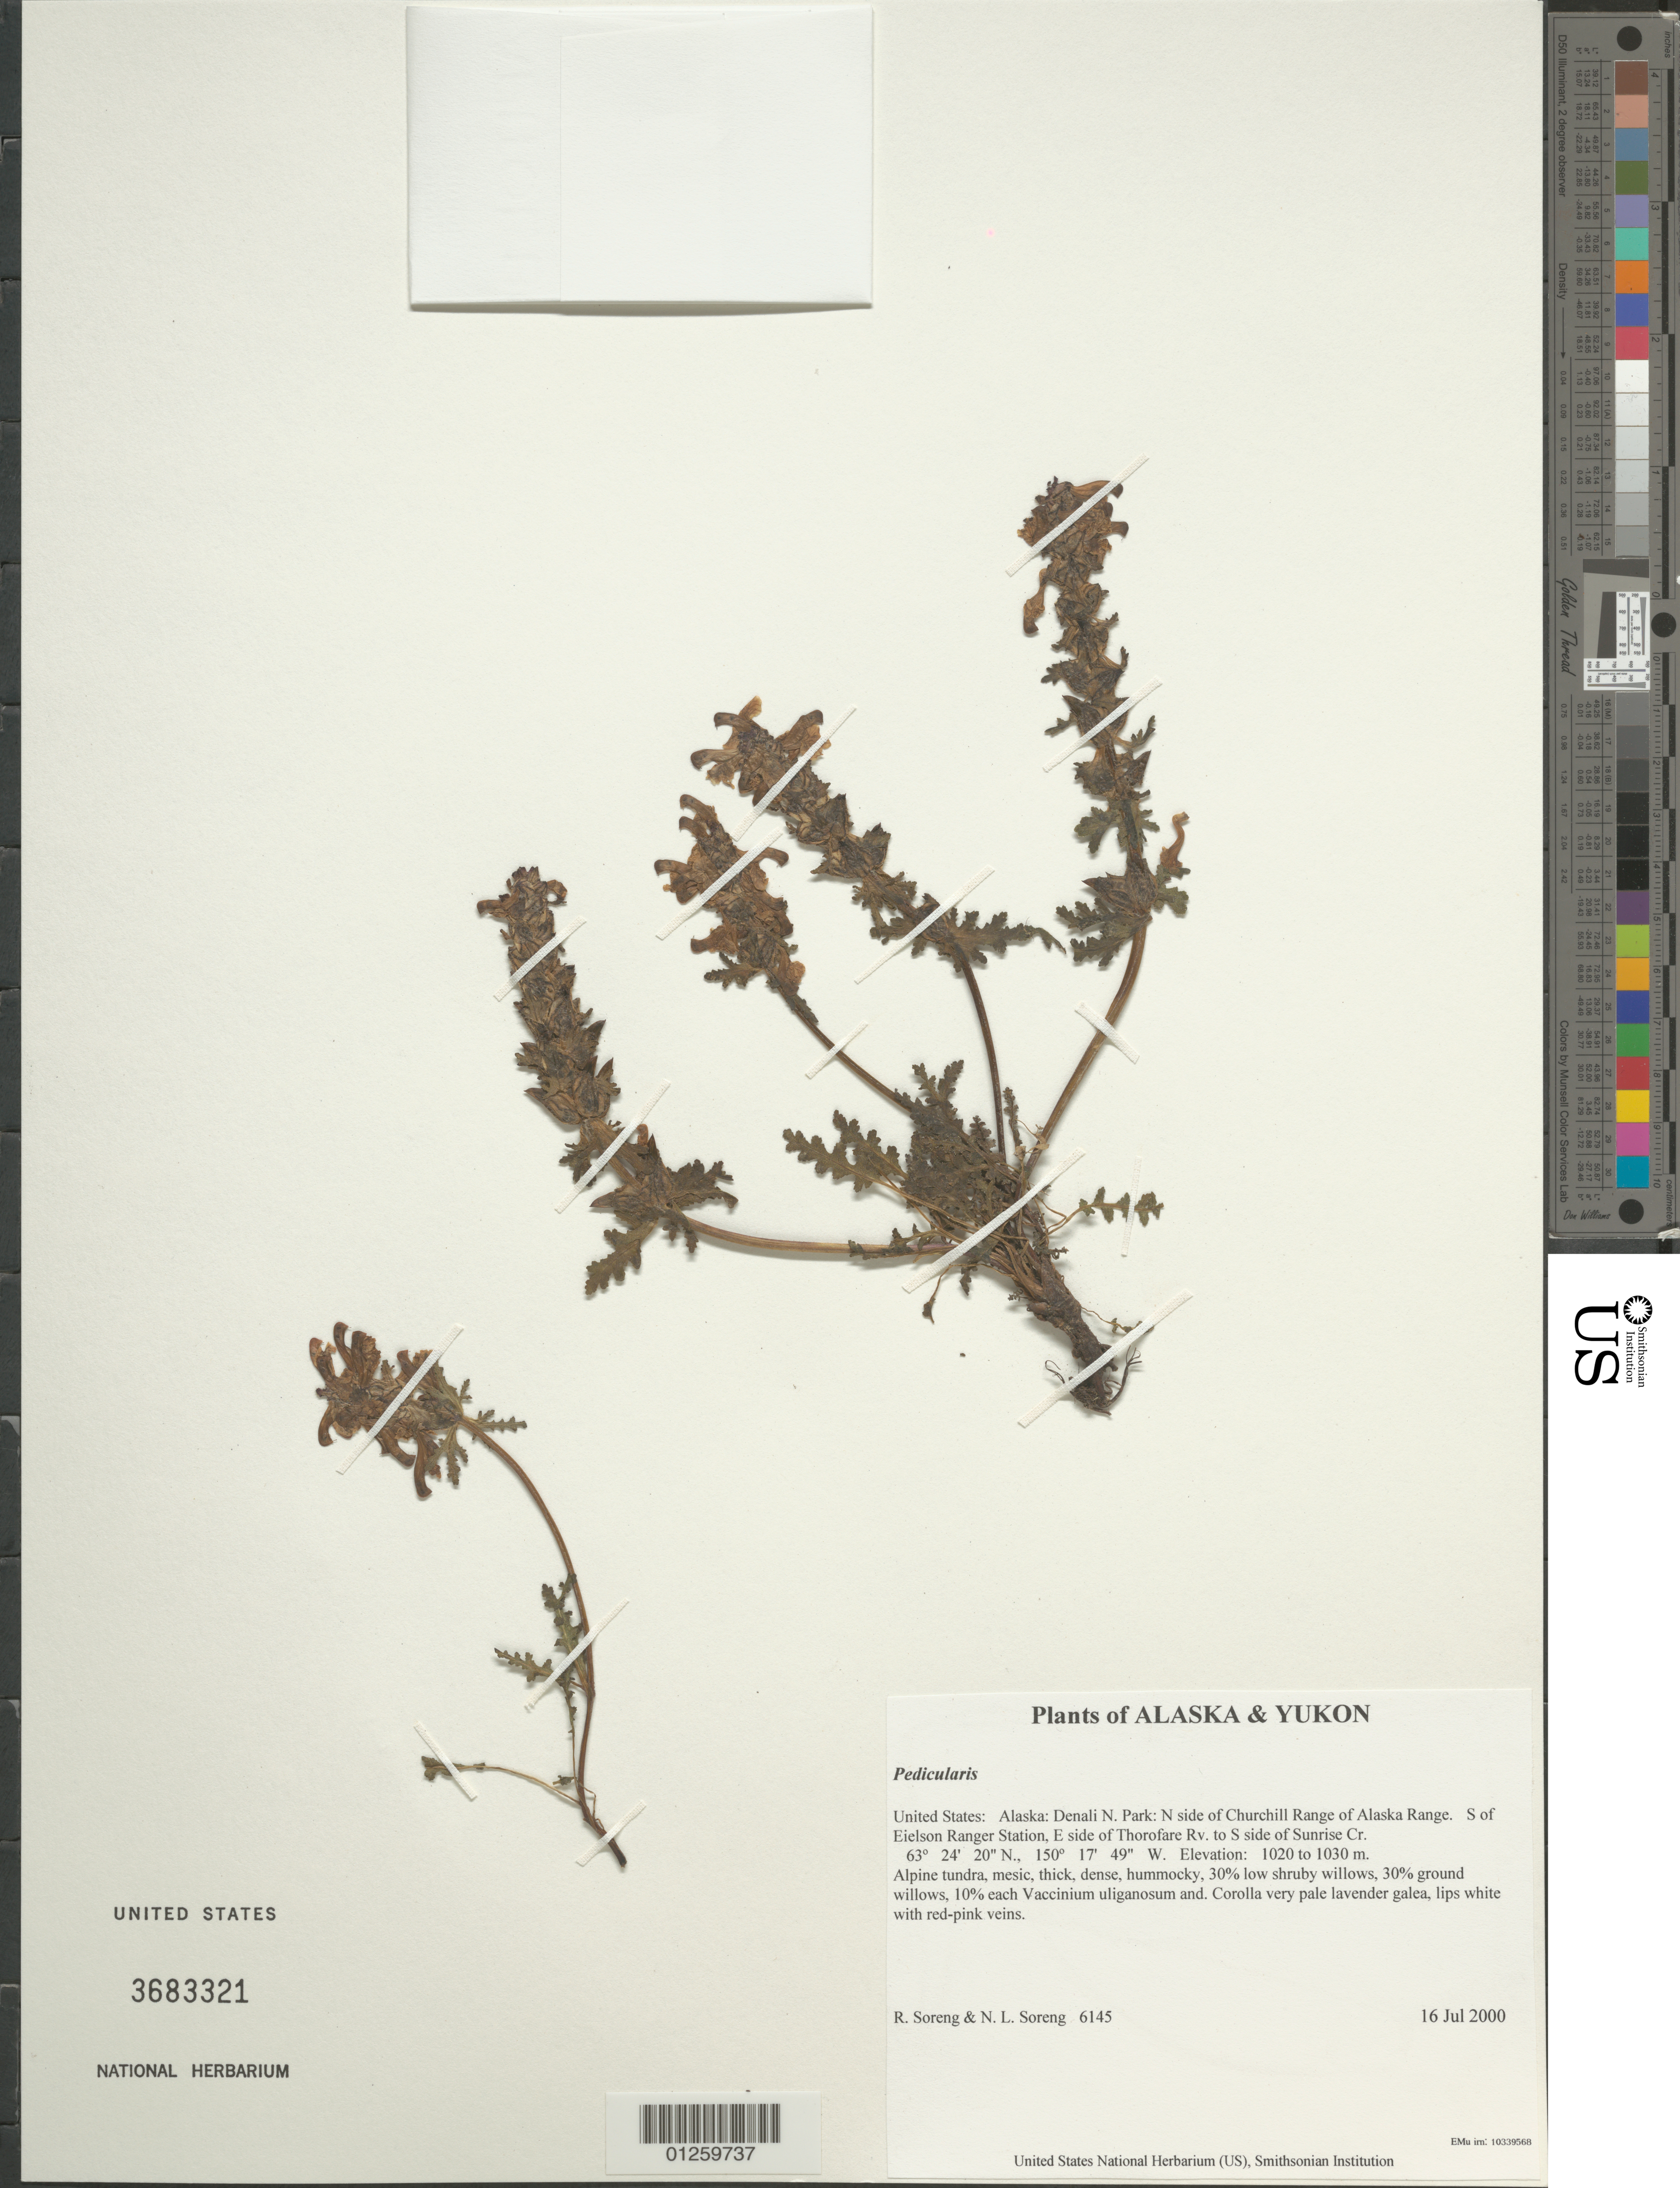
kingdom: Plantae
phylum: Tracheophyta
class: Magnoliopsida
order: Lamiales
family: Orobanchaceae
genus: Pedicularis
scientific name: Pedicularis sp.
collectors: R. J. Soreng & N. L. Soreng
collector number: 6145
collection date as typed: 16 Jul 2000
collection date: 2000-07-16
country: United States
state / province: Alaska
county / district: Denali N. Park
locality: N side of Churchill Range of Alaska Range. S of Eielson Ranger Station, E side of Thorofare Rv. to S side of Sunrise Cr.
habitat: Alpine tundra, mesic, thick, dense, hummocky, 30% low shruby willows, 30% ground willows, 10% each Vaccinium uliganosum and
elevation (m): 1020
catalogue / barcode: US 3683321